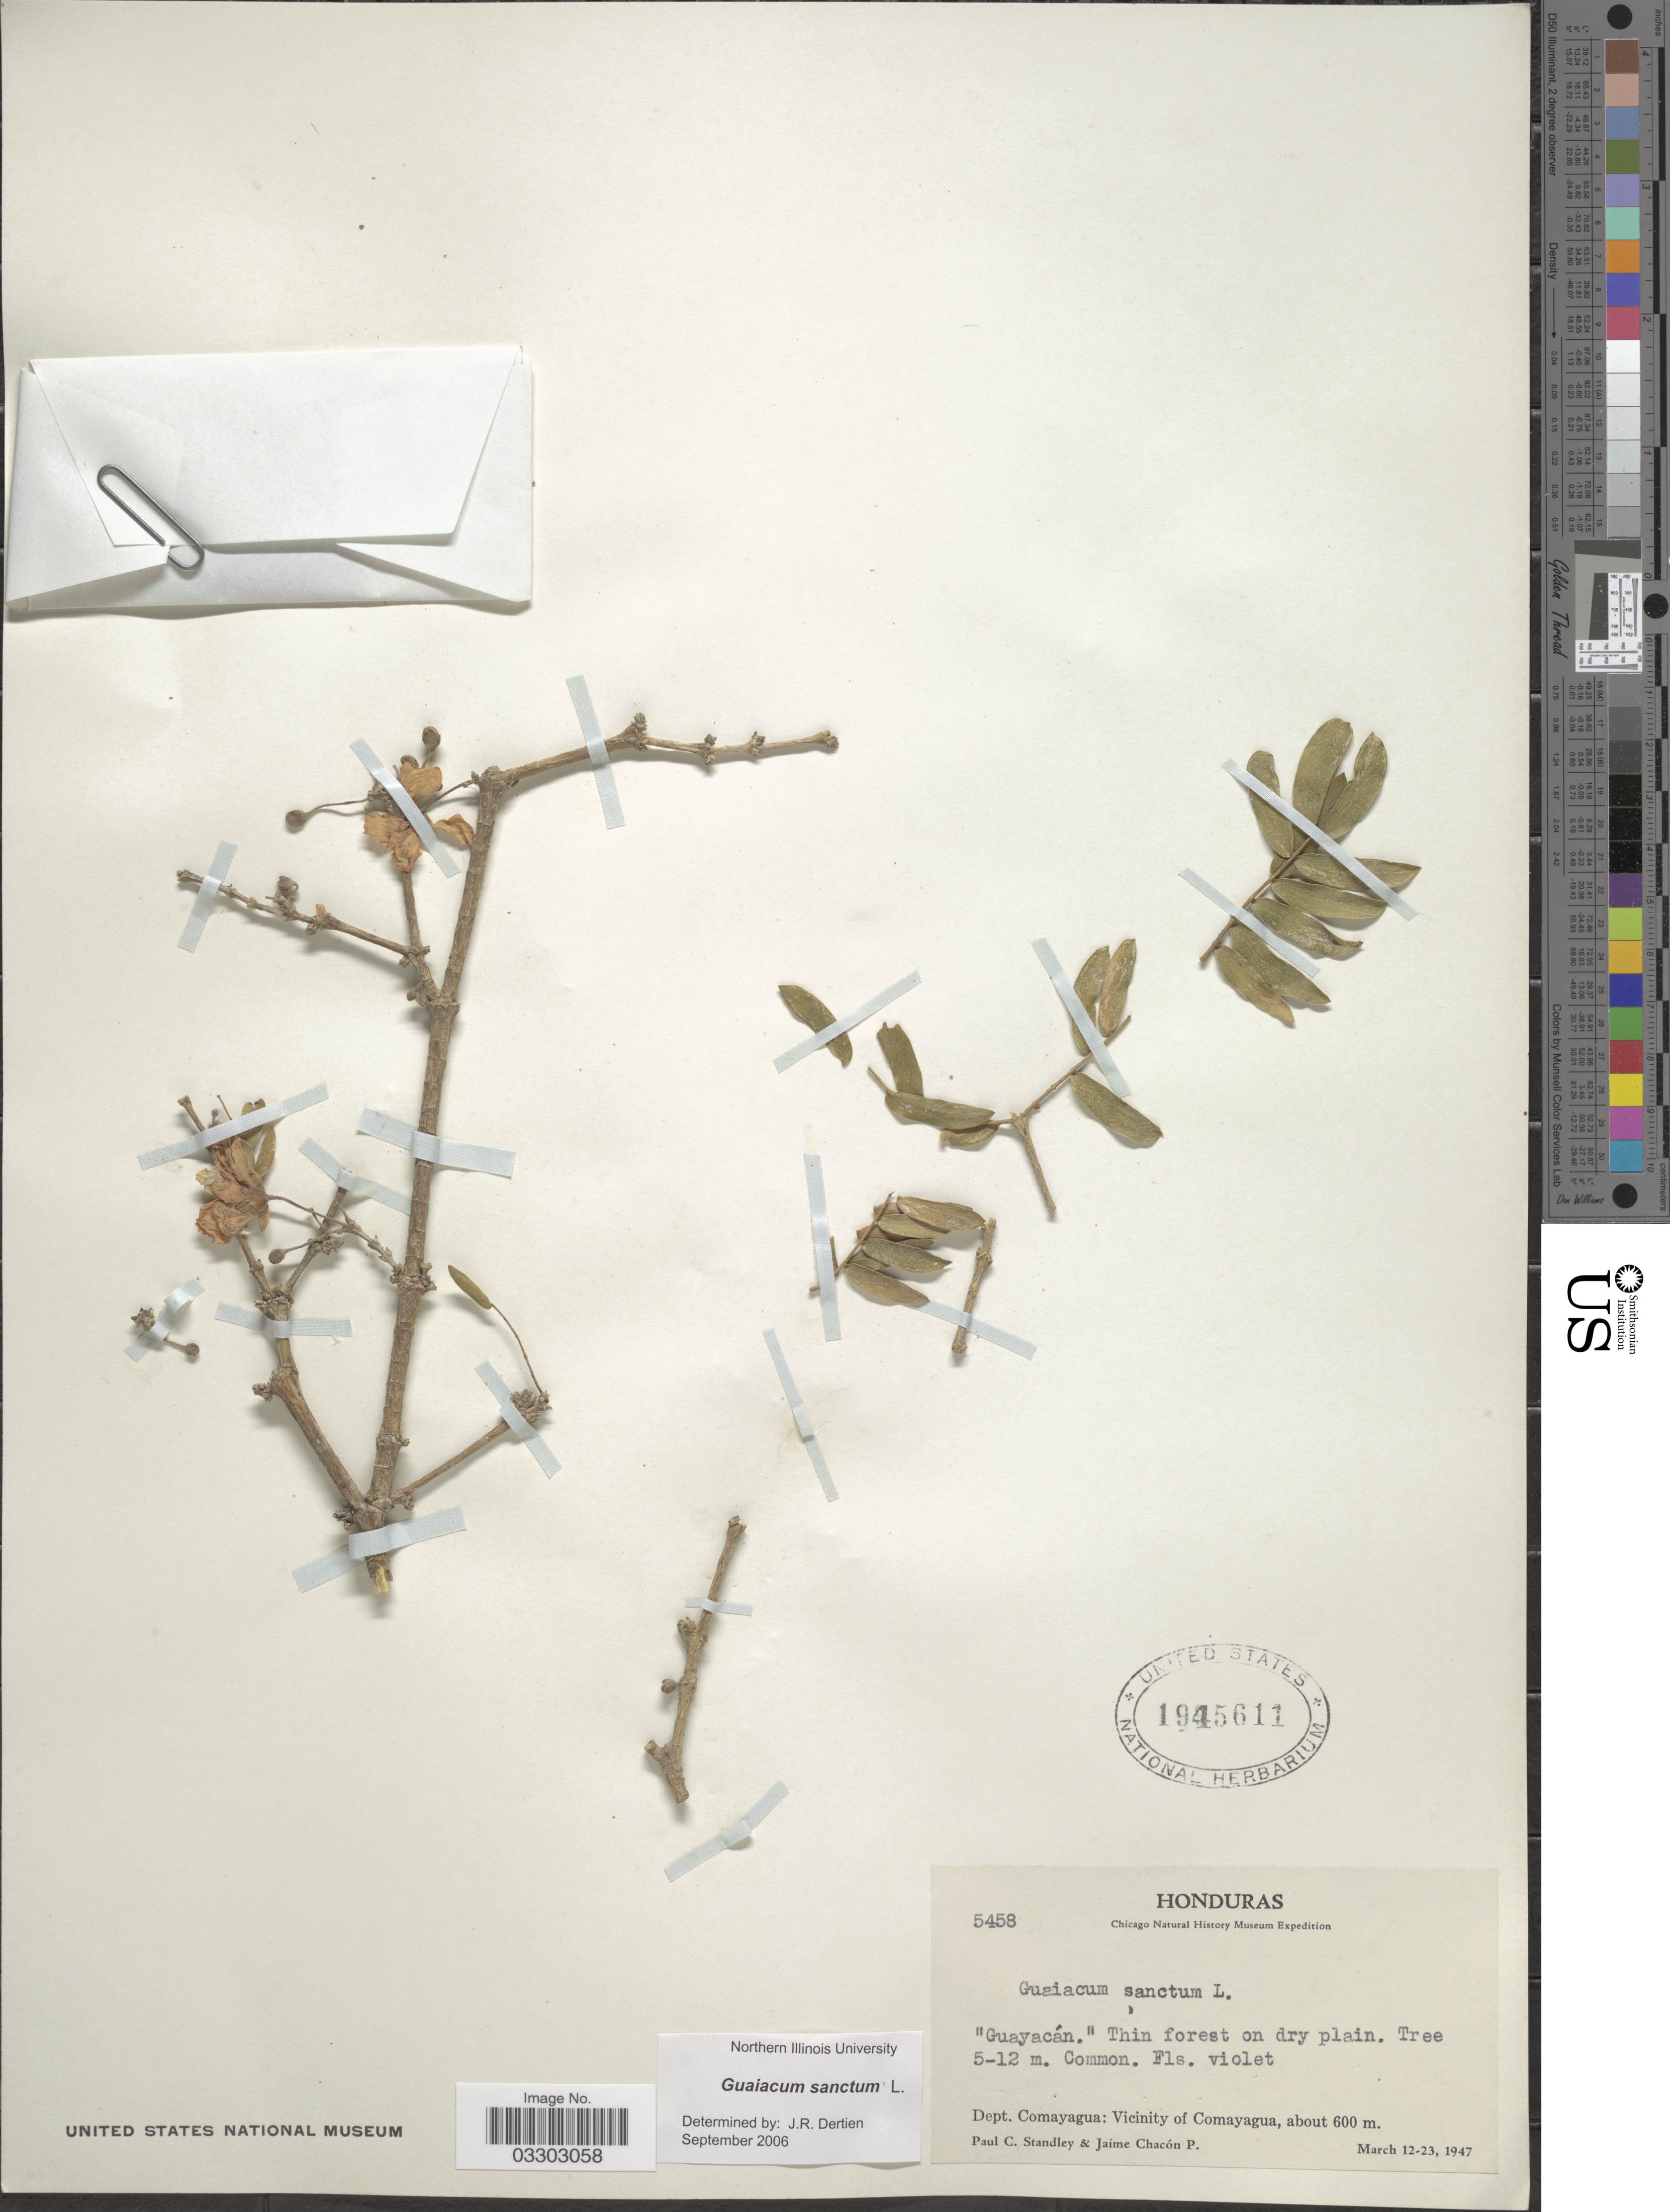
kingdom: Plantae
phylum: Tracheophyta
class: Magnoliopsida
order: Zygophyllales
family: Zygophyllaceae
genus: Guaiacum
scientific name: Guaiacum sanctum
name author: L.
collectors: P. C. Standley & J. Chacon P.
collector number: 5458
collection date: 1947-03-12/1947-03-23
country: Honduras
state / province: Comayagua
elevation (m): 600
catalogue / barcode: US 1945611